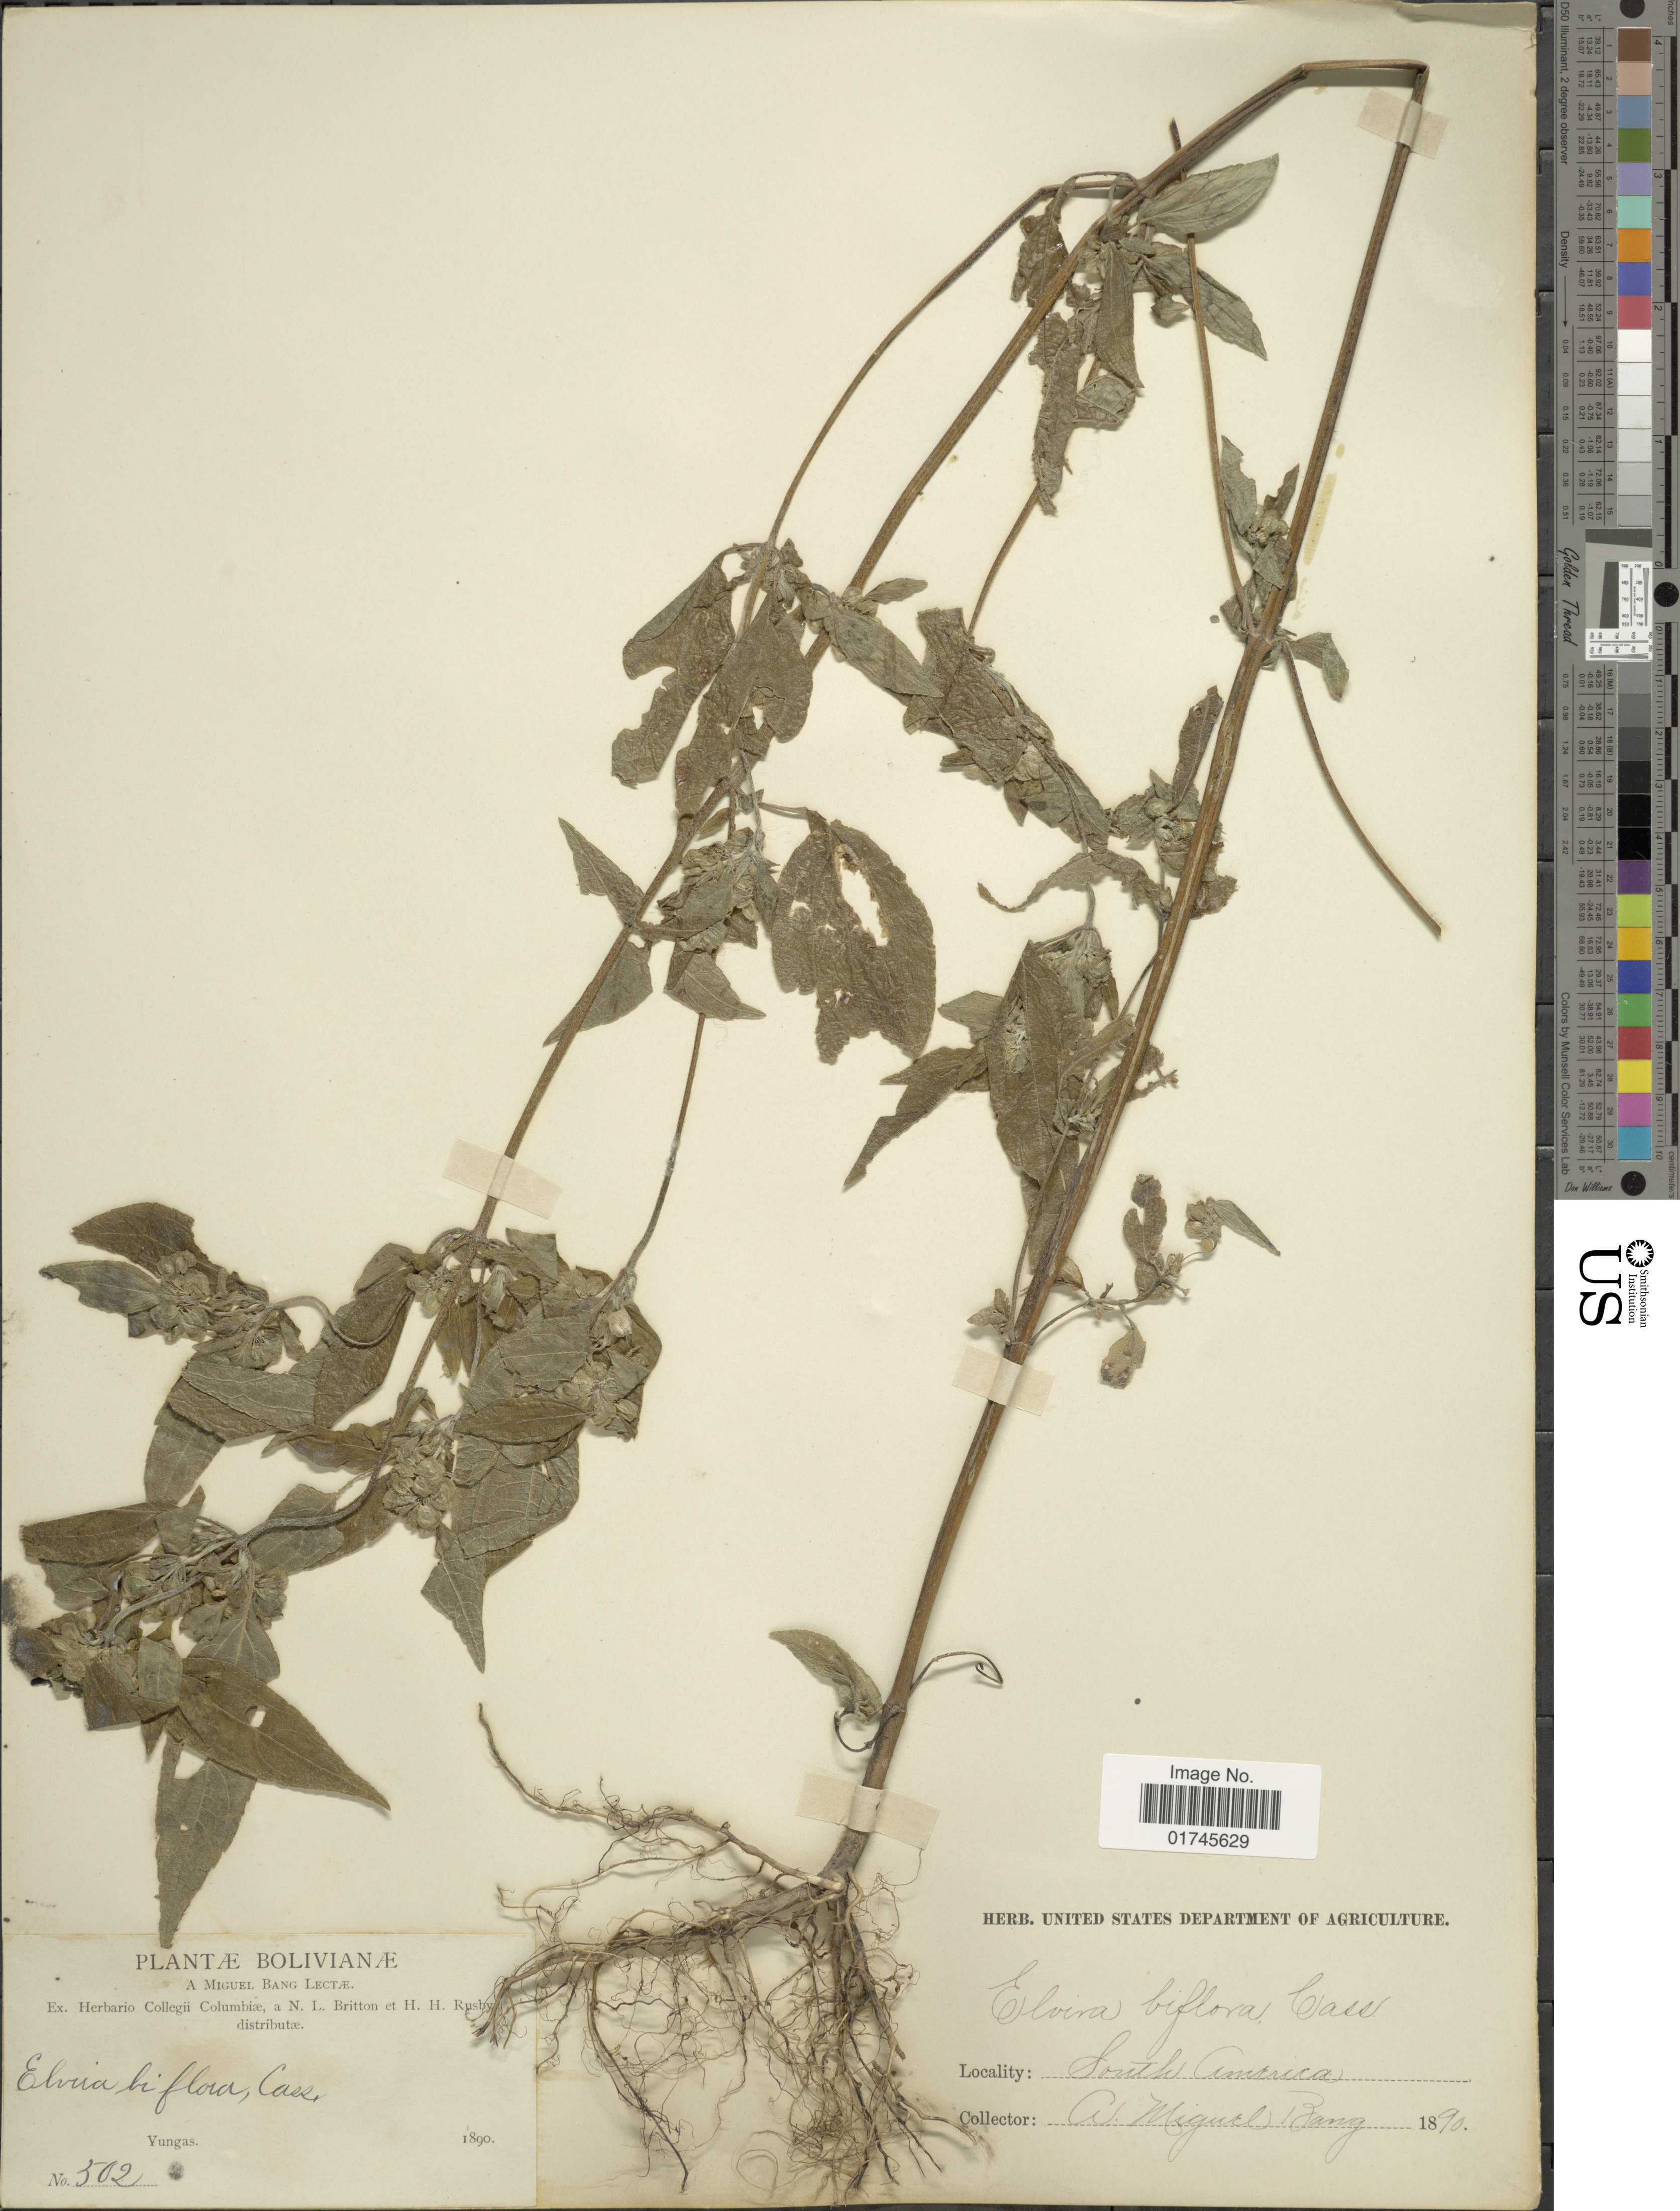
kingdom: Plantae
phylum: Tracheophyta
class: Magnoliopsida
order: Asterales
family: Asteraceae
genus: Delilia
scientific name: Delilia biflora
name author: (L.) Kuntze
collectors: M. Bang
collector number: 502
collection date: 1890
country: Bolivia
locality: Yungas